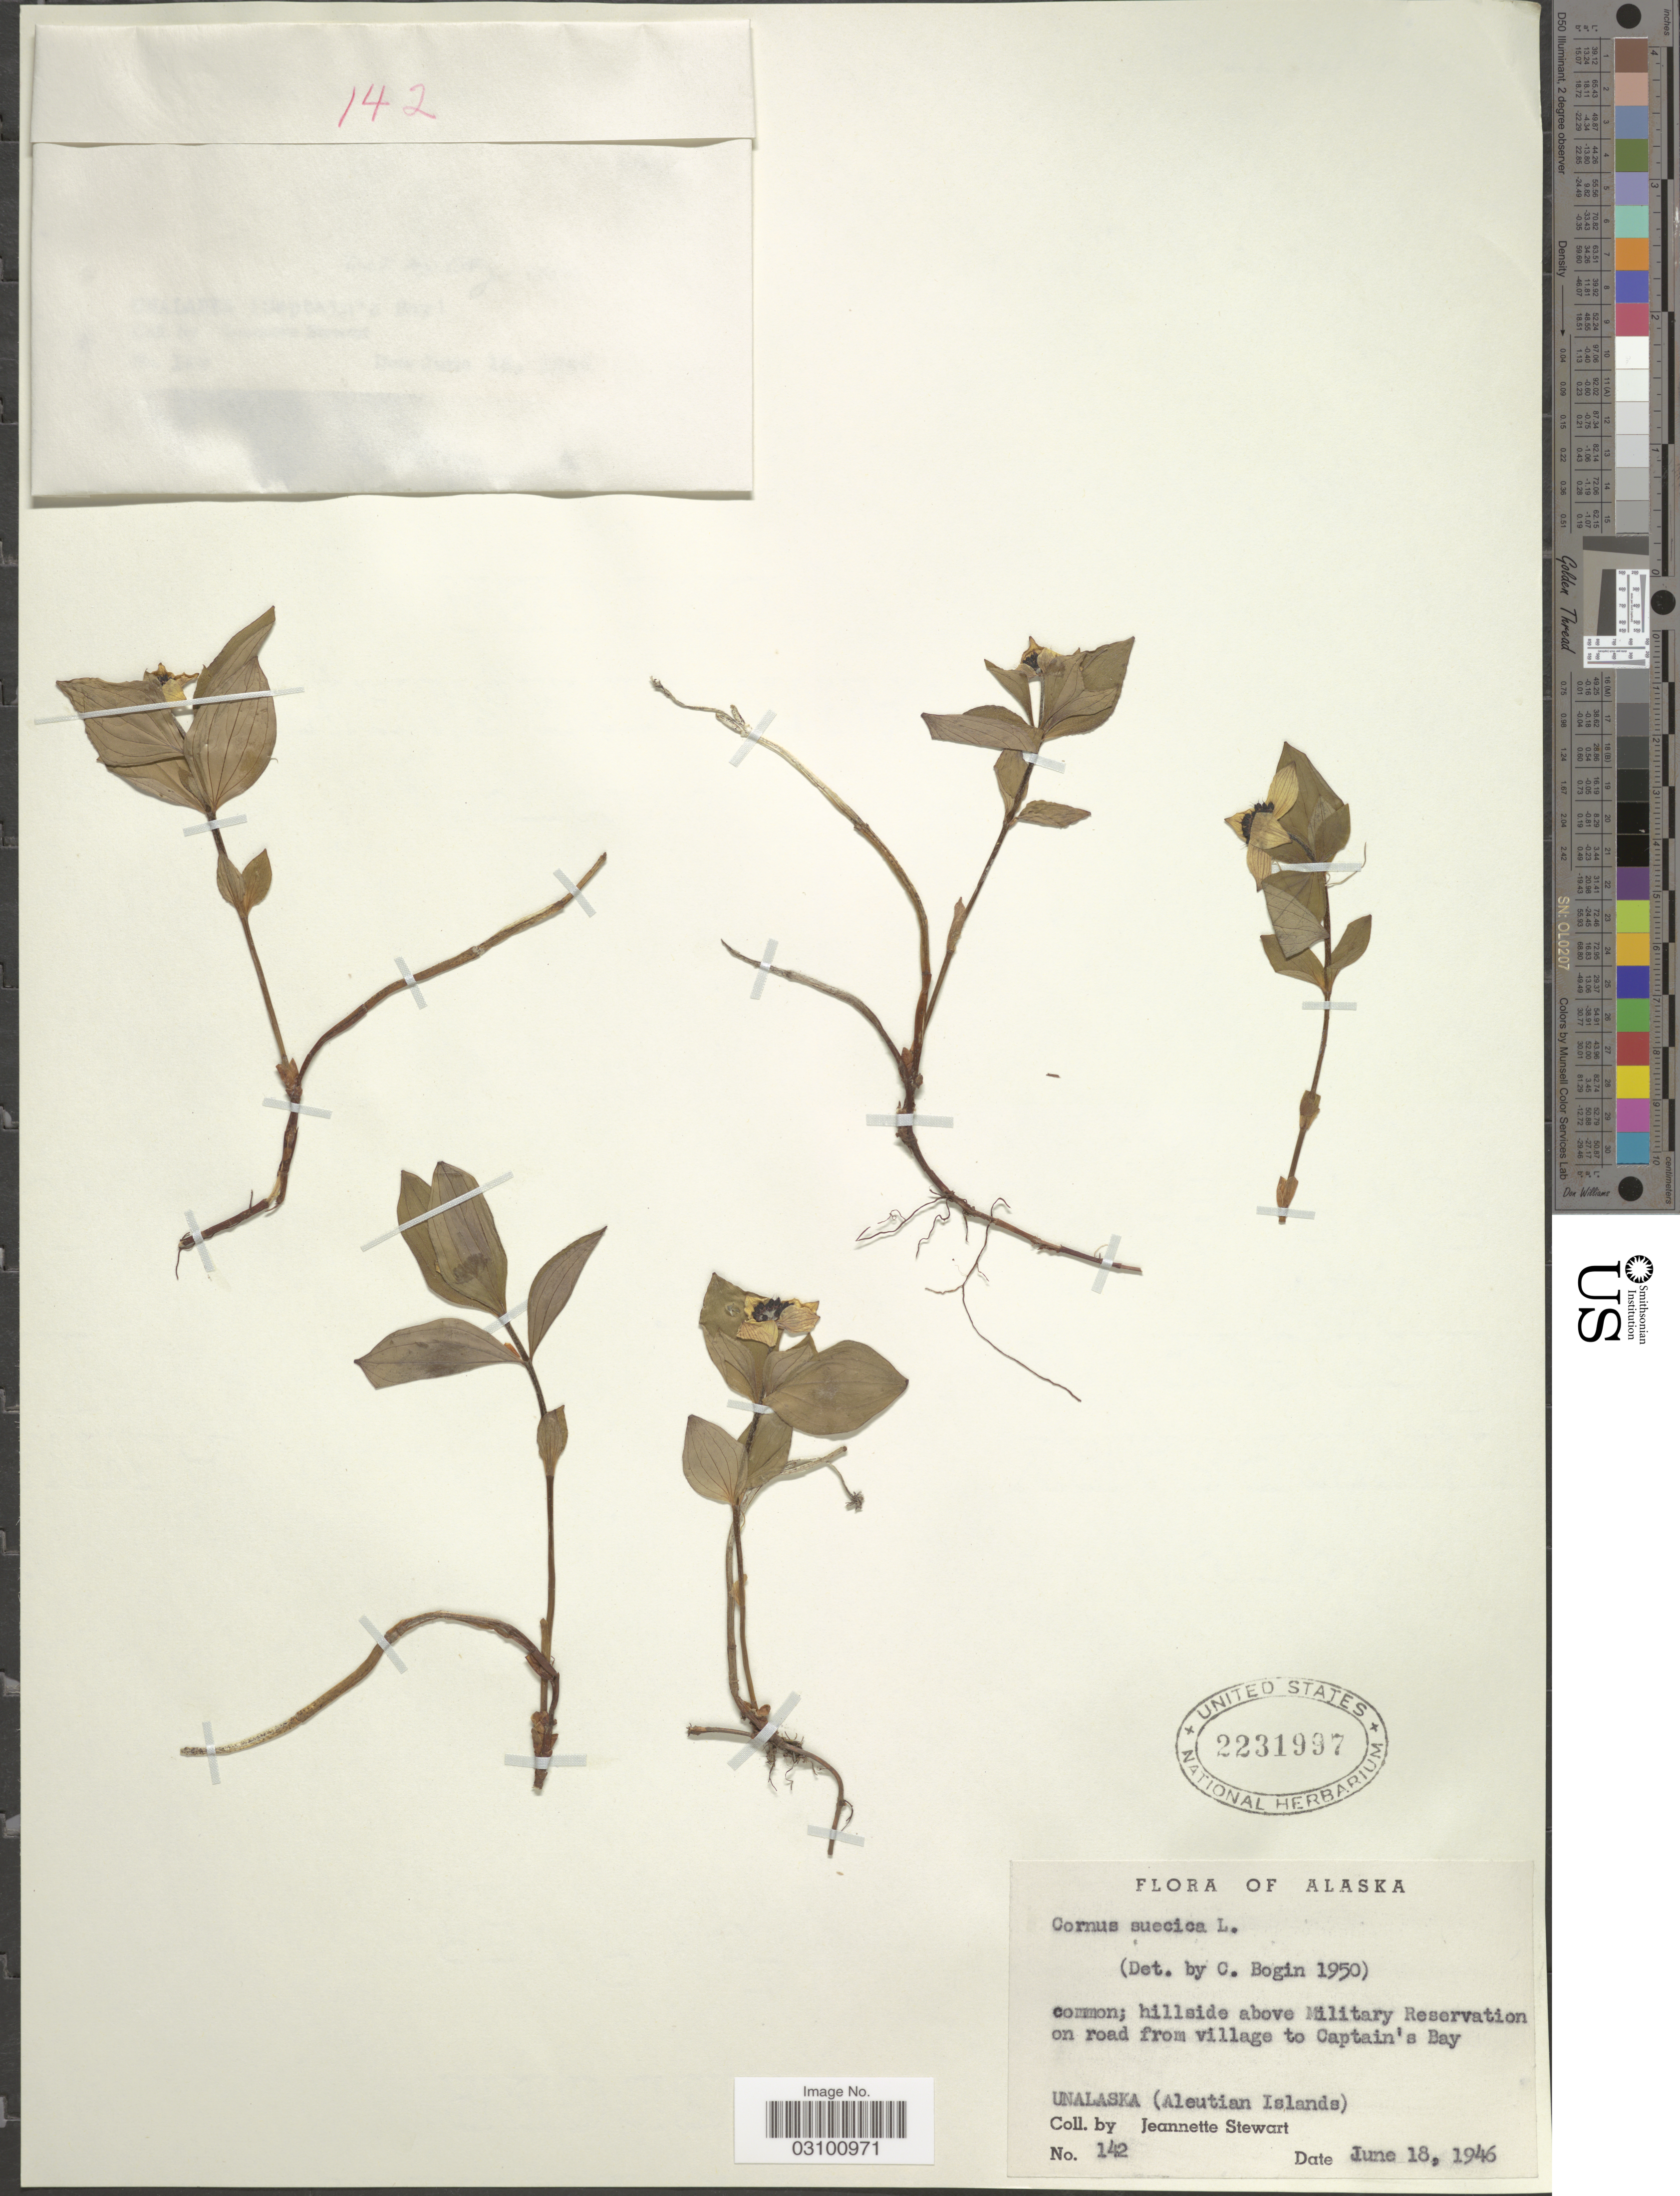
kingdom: Plantae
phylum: Tracheophyta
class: Magnoliopsida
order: Cornales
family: Cornaceae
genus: Cornus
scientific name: Cornus suecica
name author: L.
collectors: J. Stewart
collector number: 142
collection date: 1946-06-18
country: United States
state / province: Alaska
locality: Common; hillside above Military Reservation on road from village to Captain's Bay. Unalaska (Aleutian Islands).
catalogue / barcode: US 2231997